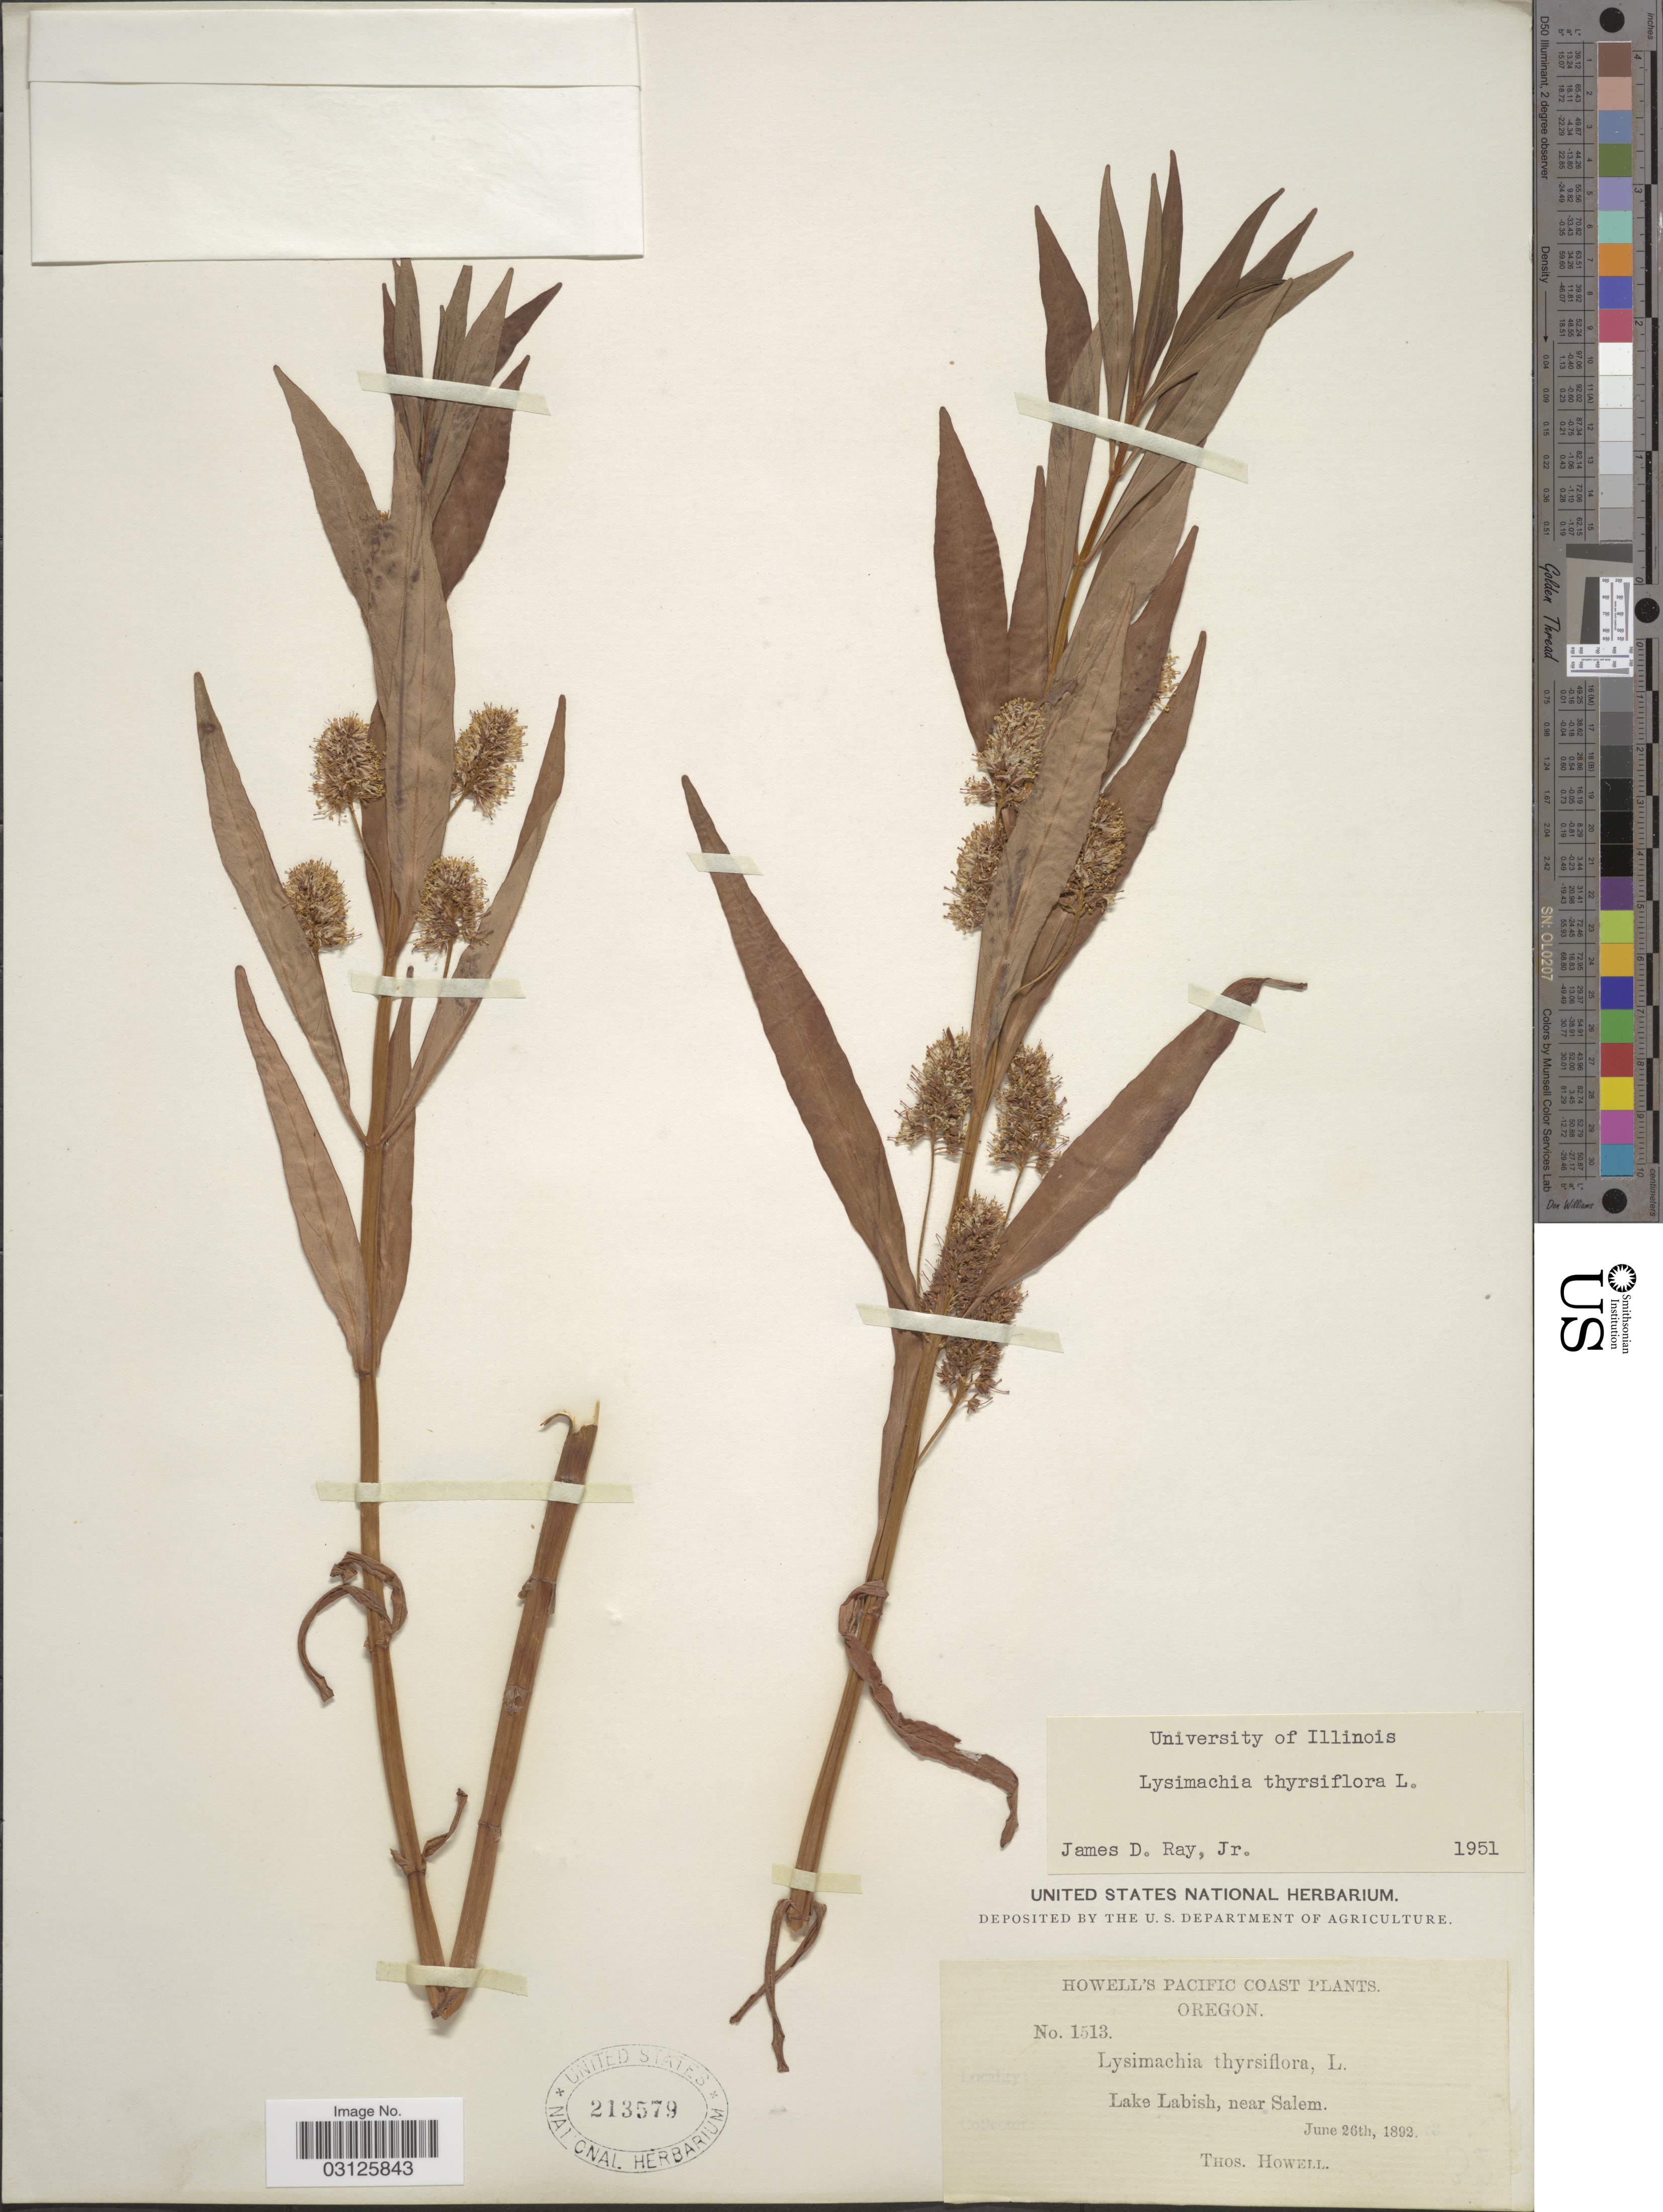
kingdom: Plantae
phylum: Tracheophyta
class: Magnoliopsida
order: Ericales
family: Primulaceae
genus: Lysimachia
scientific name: Lysimachia thyrsiflora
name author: L.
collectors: T. Howell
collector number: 1513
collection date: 1892-06-26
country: United States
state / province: Oregon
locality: Pacific Coast. Lake Labish, near Salem.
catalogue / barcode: US 213579